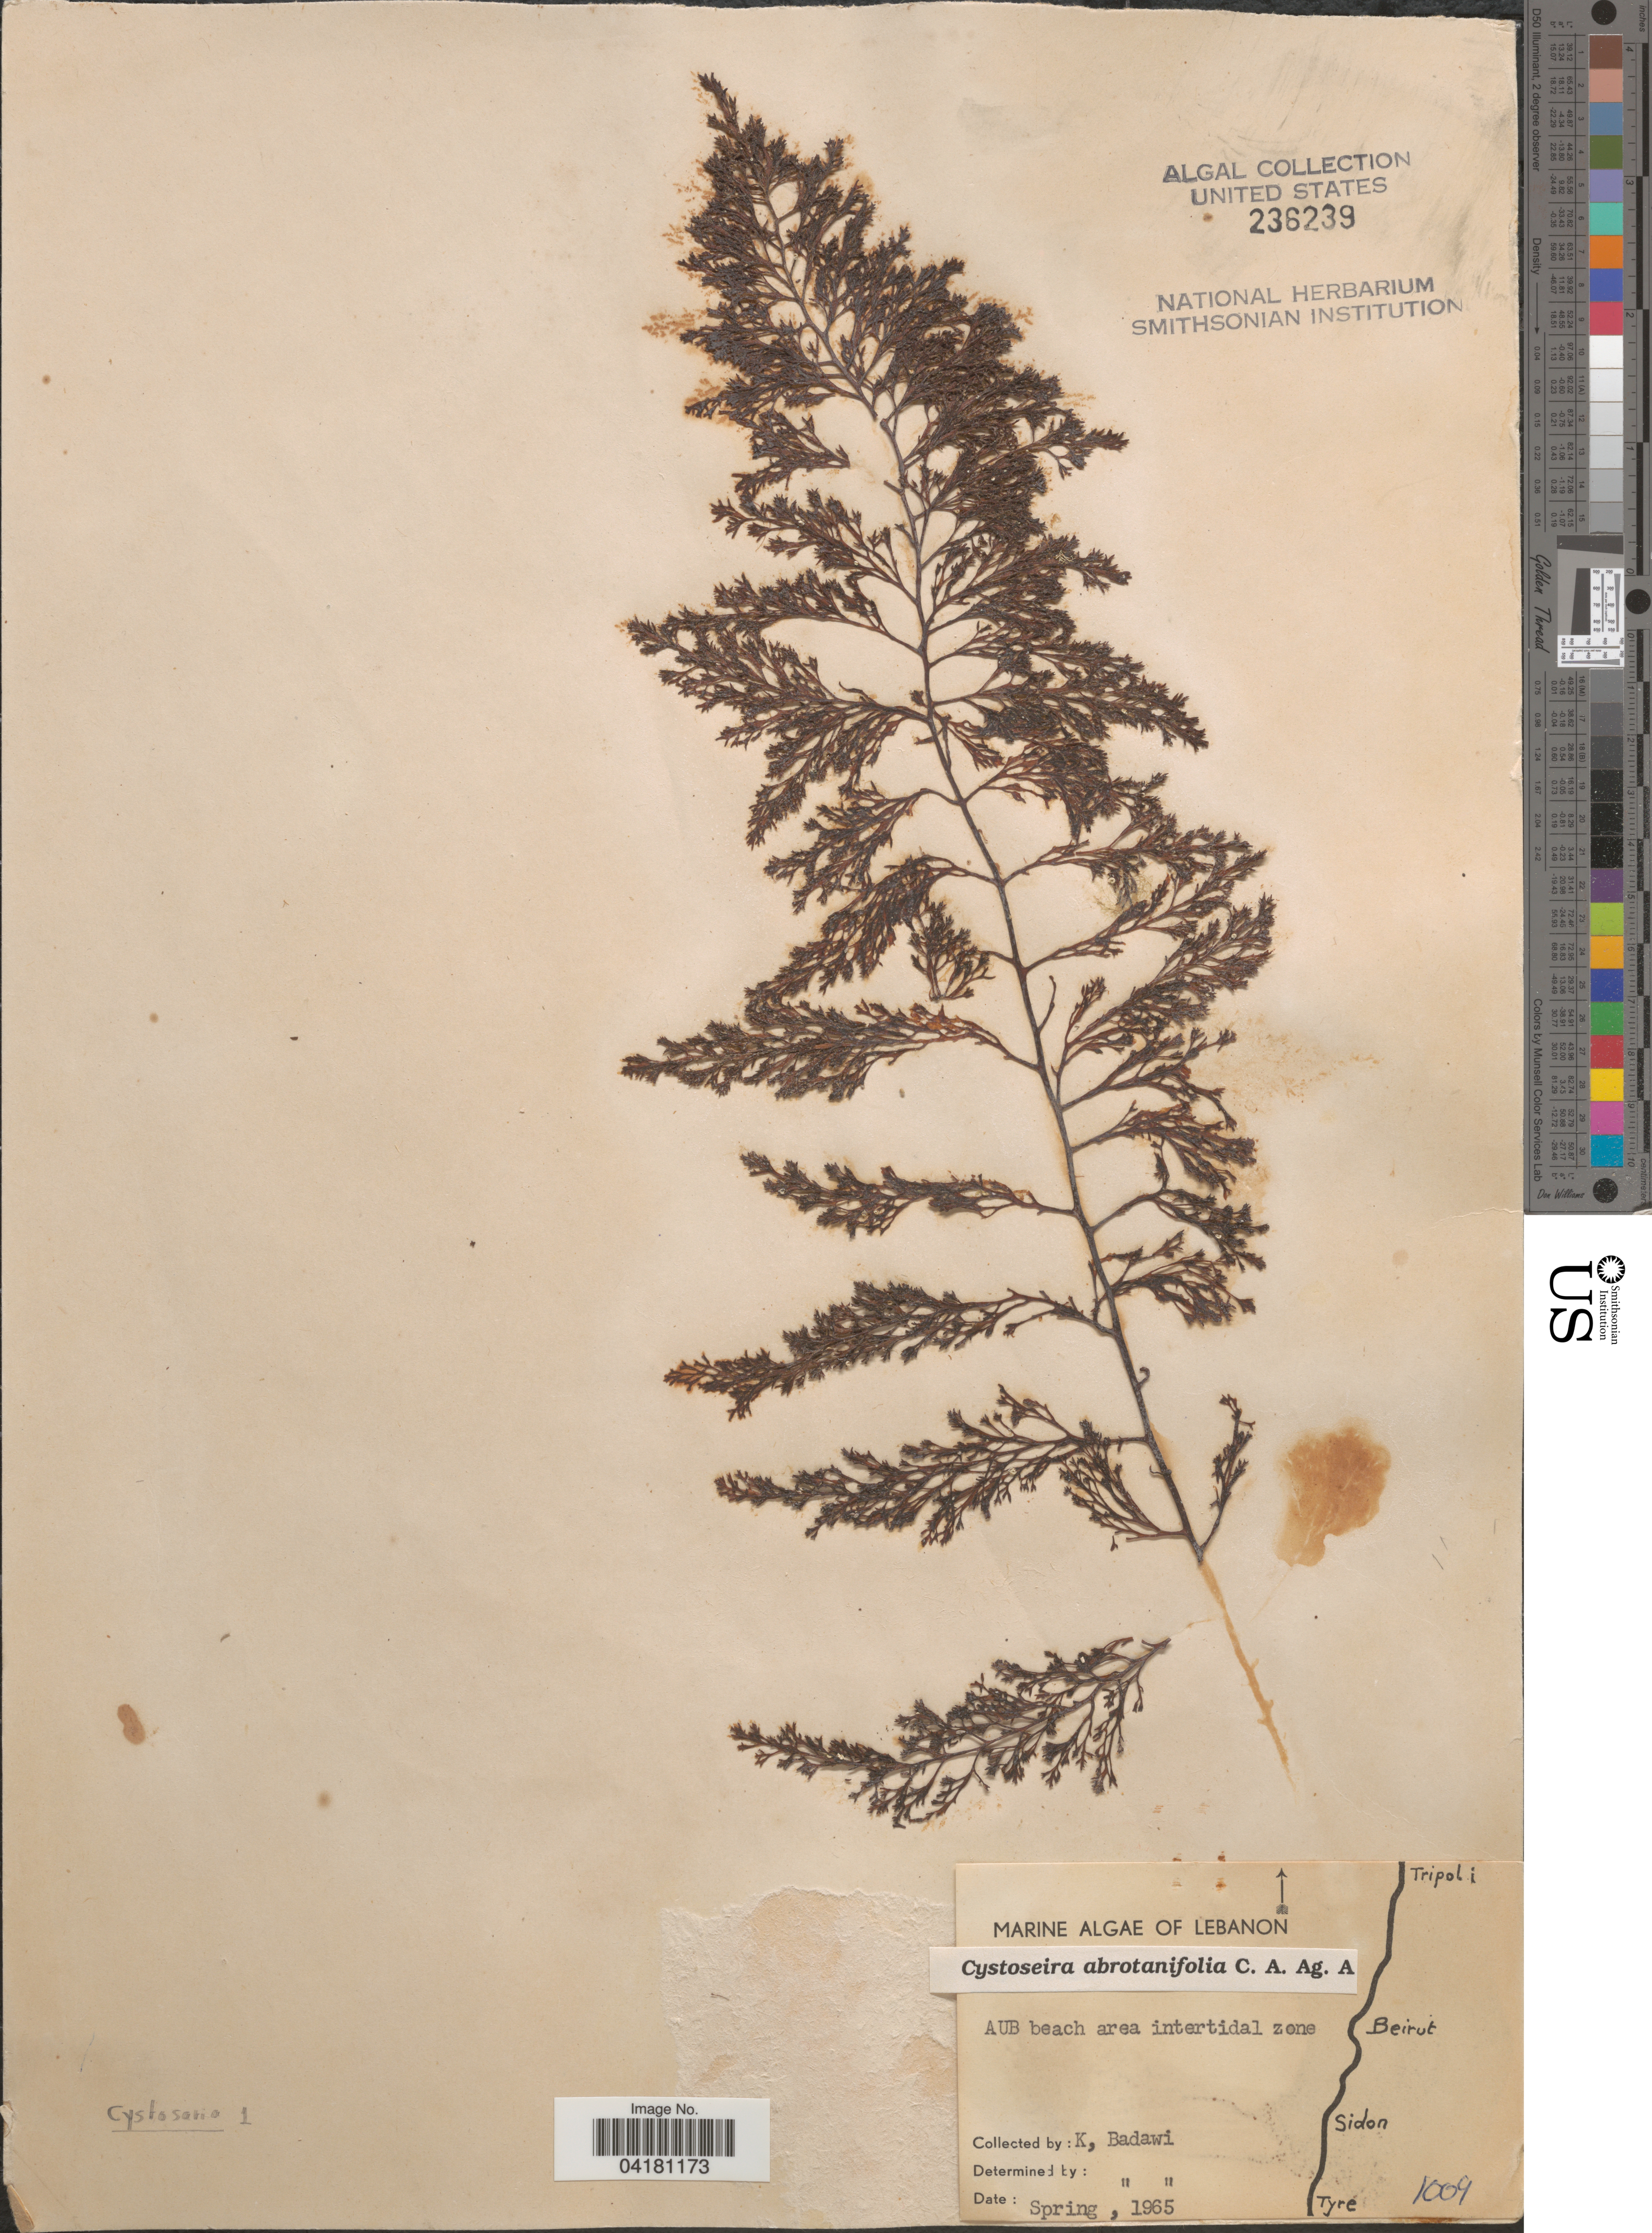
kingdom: Chromista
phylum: Ochrophyta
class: Phaeophyceae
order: Fucales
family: Sargassaceae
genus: Cystoseira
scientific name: Cystoseira foeniculacea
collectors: K. Badawi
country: Lebanon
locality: AUB beach area intertidal zone.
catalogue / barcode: US 236239